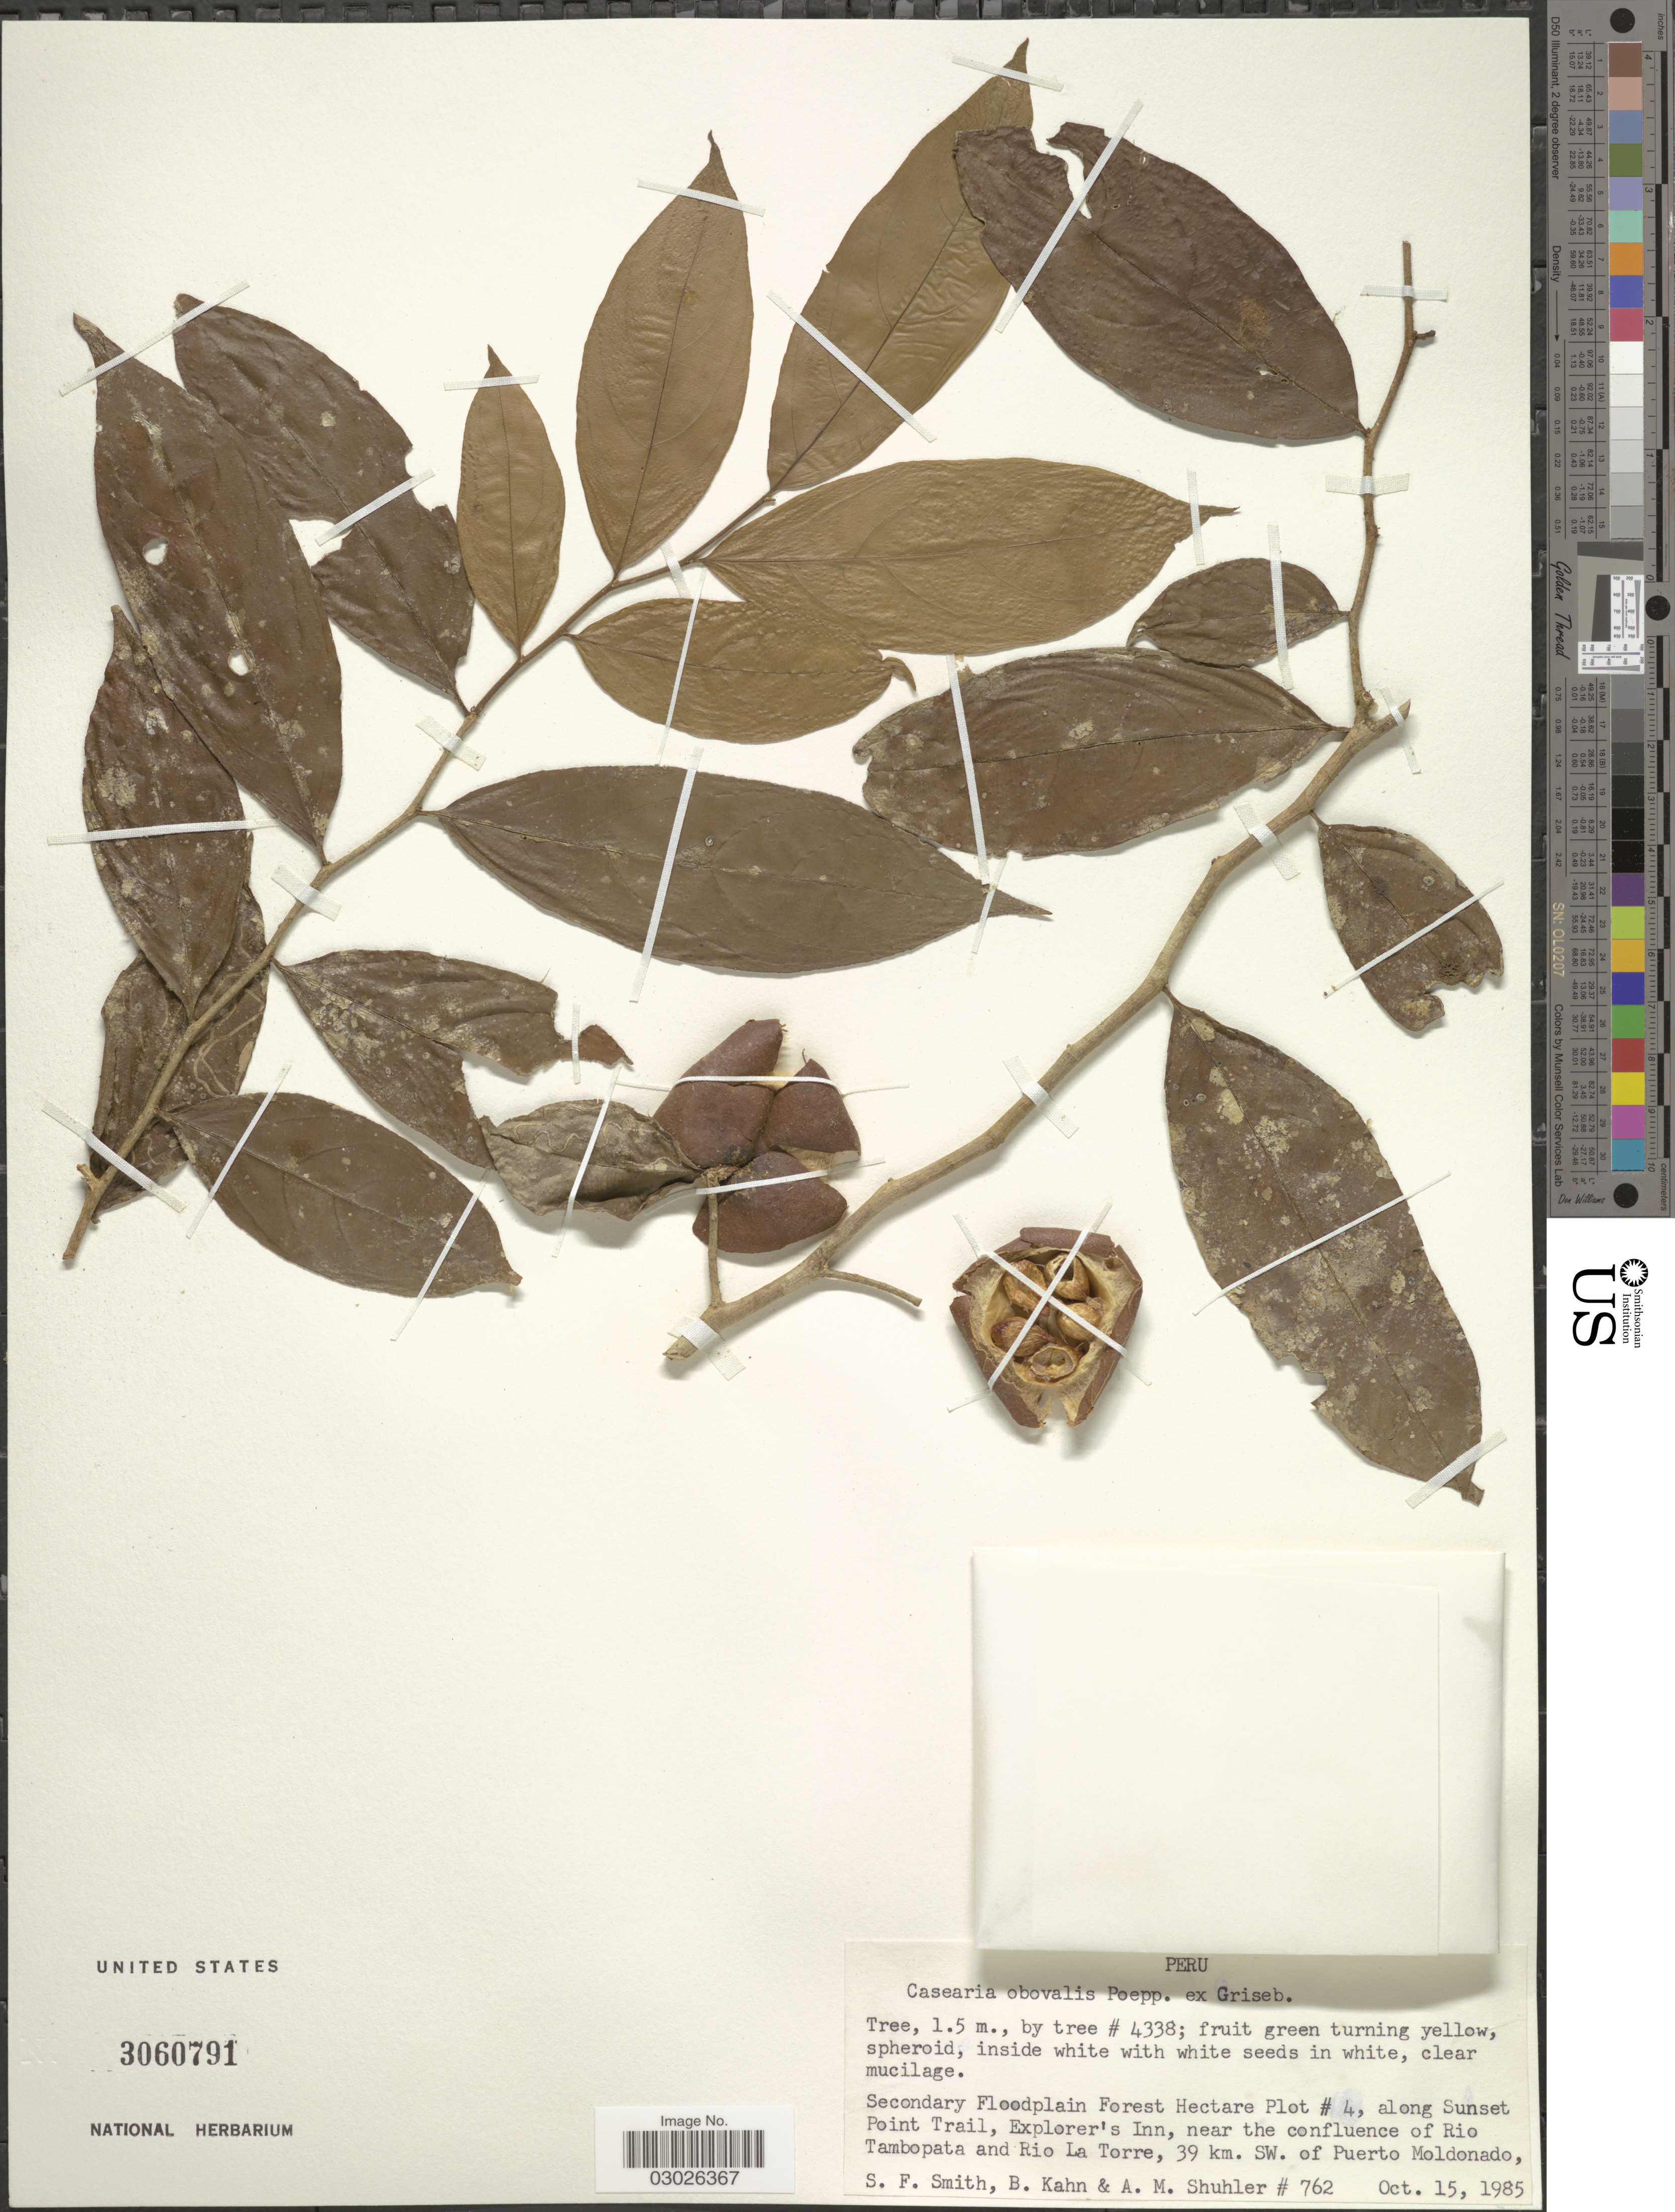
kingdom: Plantae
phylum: Tracheophyta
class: Magnoliopsida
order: Malpighiales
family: Salicaceae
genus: Casearia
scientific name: Casearia obovalis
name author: Poepp. ex Griseb.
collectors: S.F. Smith, B. Kahn & A. Shuhler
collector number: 762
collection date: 1985-10-15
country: Peru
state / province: Madre de Dios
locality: Secondary Floodplain Forest Hectare Plot # 4, along Sunset Point Trail, Explorer's Inn, near the confluence of Rio Tambopata and Rio La Torre, 39 km. SW. of Puerto Moldonado.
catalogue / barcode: US 3060791